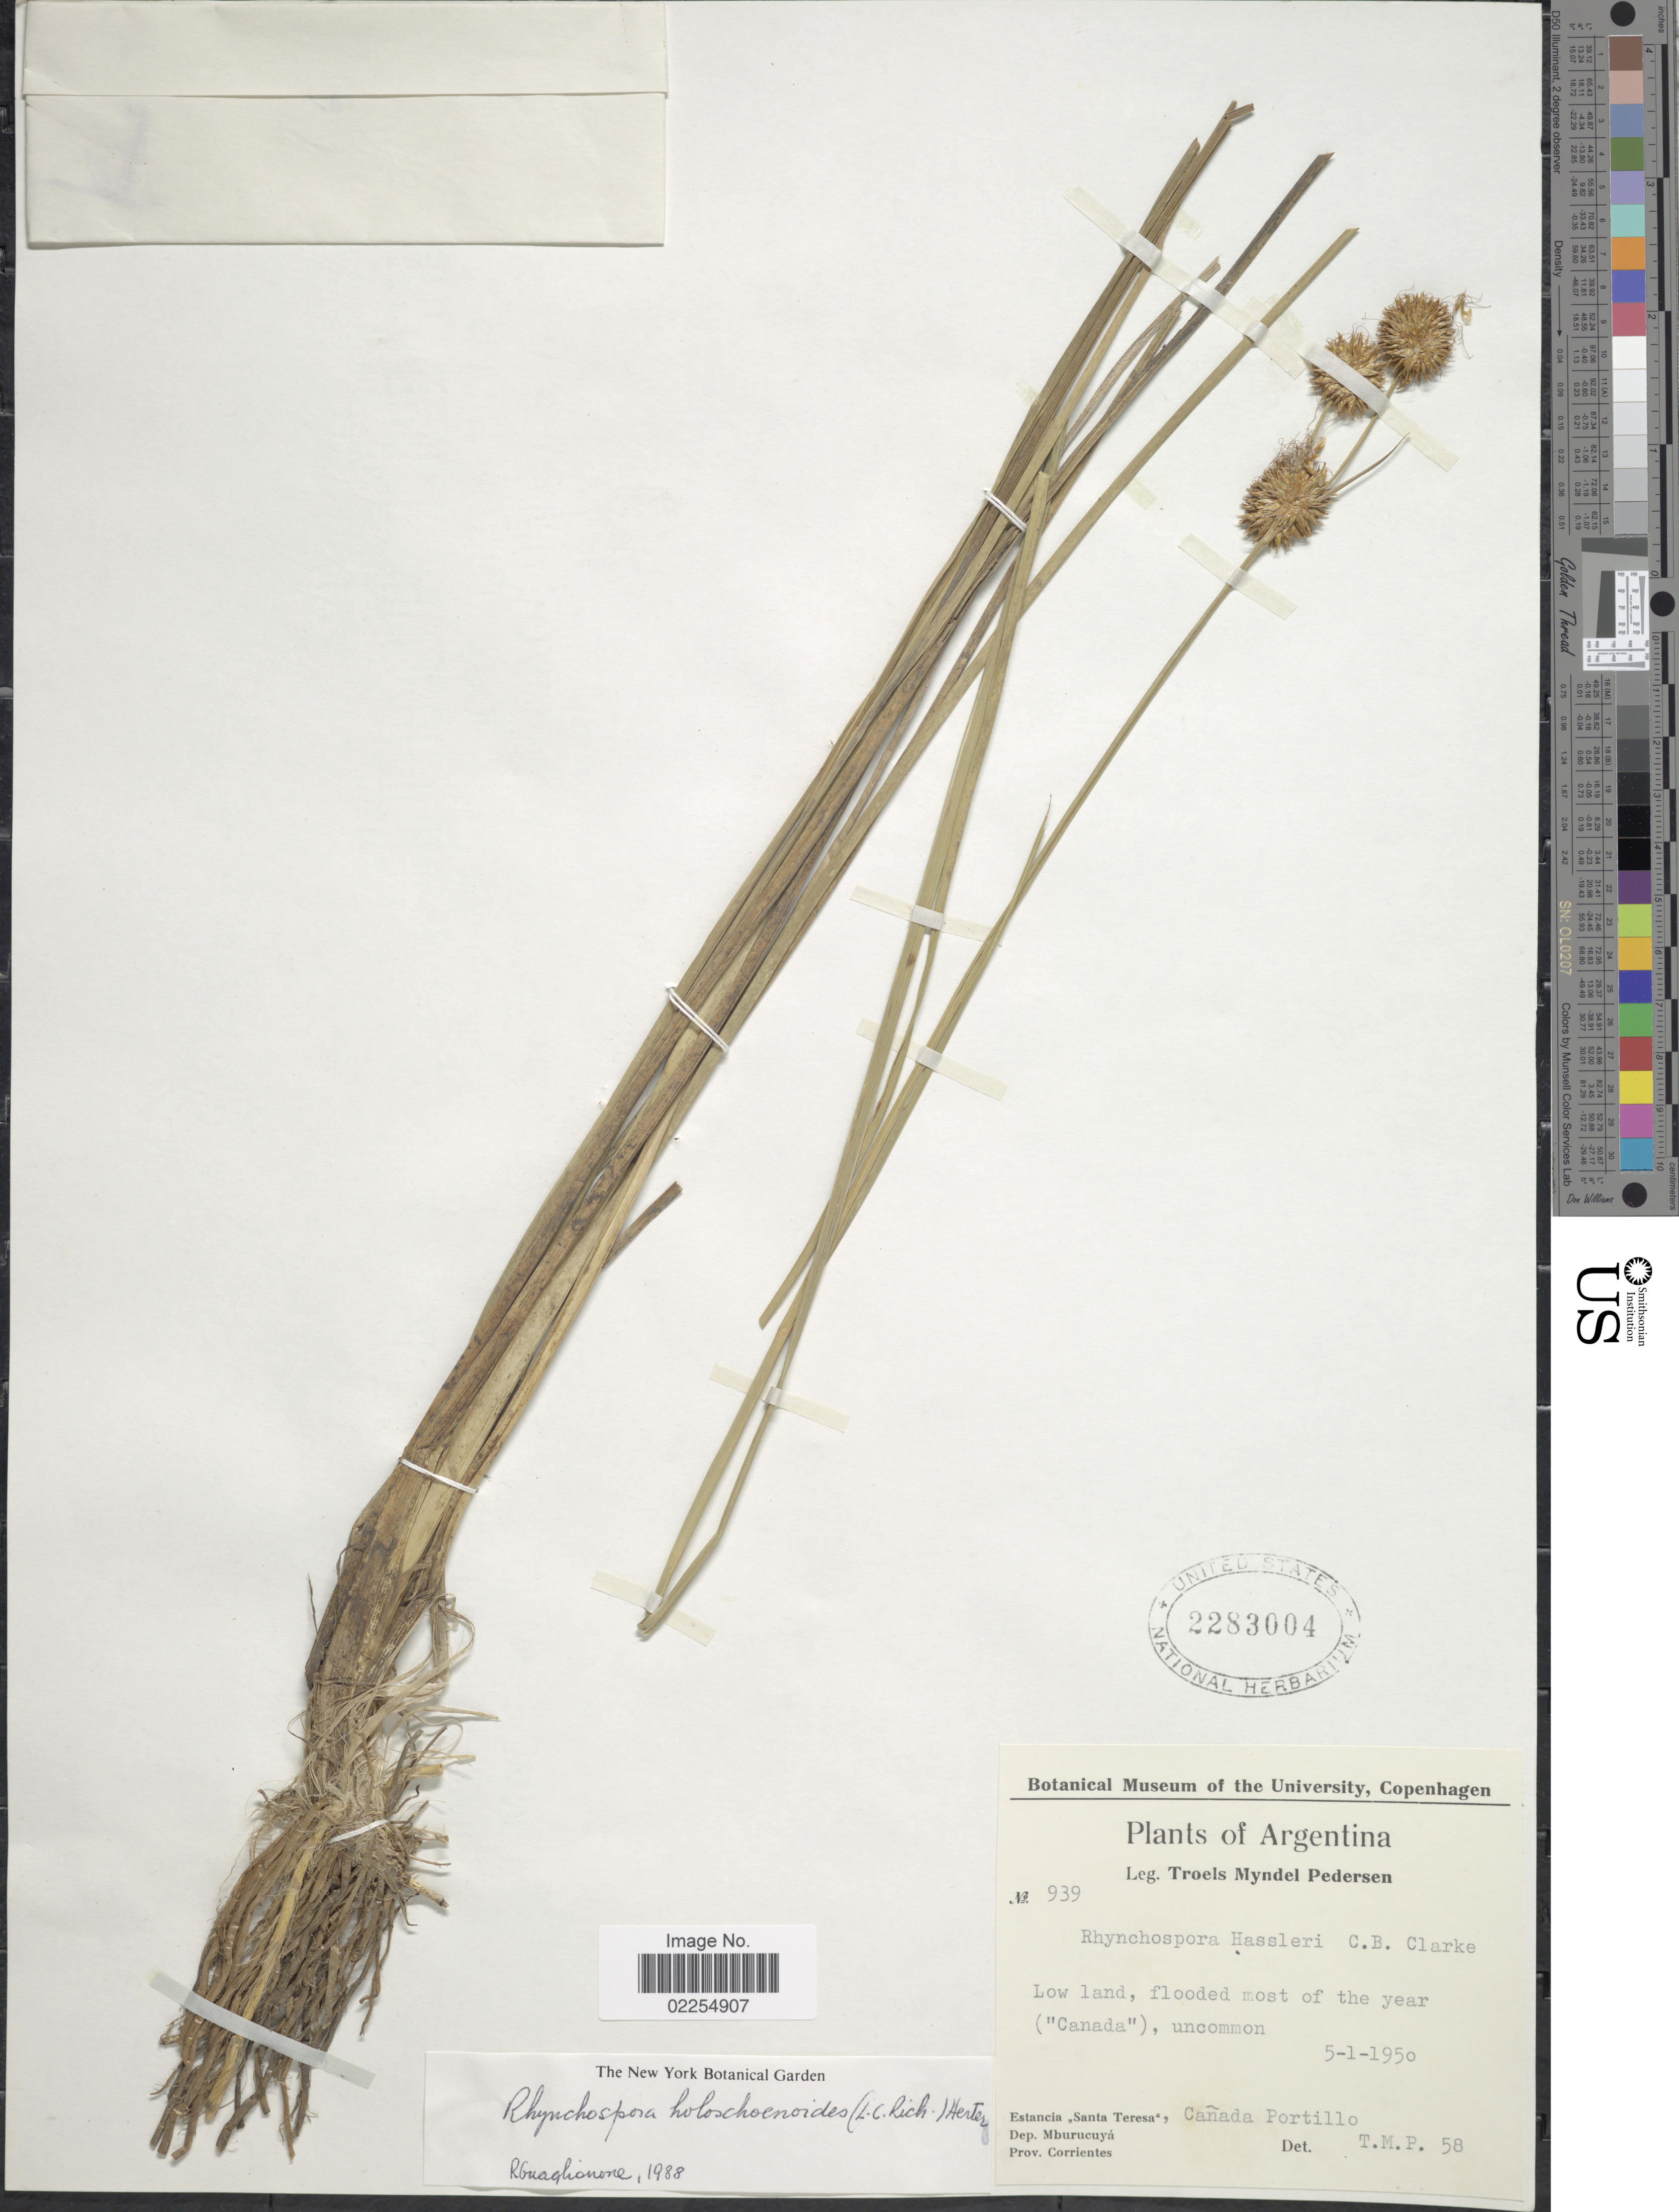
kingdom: Plantae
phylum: Tracheophyta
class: Liliopsida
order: Poales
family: Cyperaceae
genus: Rhynchospora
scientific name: Rhynchospora holoschoenoides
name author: (Rich.) Herter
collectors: T. Pederson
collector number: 939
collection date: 1950-01-05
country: Argentina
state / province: Corrientes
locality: Estancia Santa Teresa, Canada Portillo, Dep. Mburucuya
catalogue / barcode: US 2283004